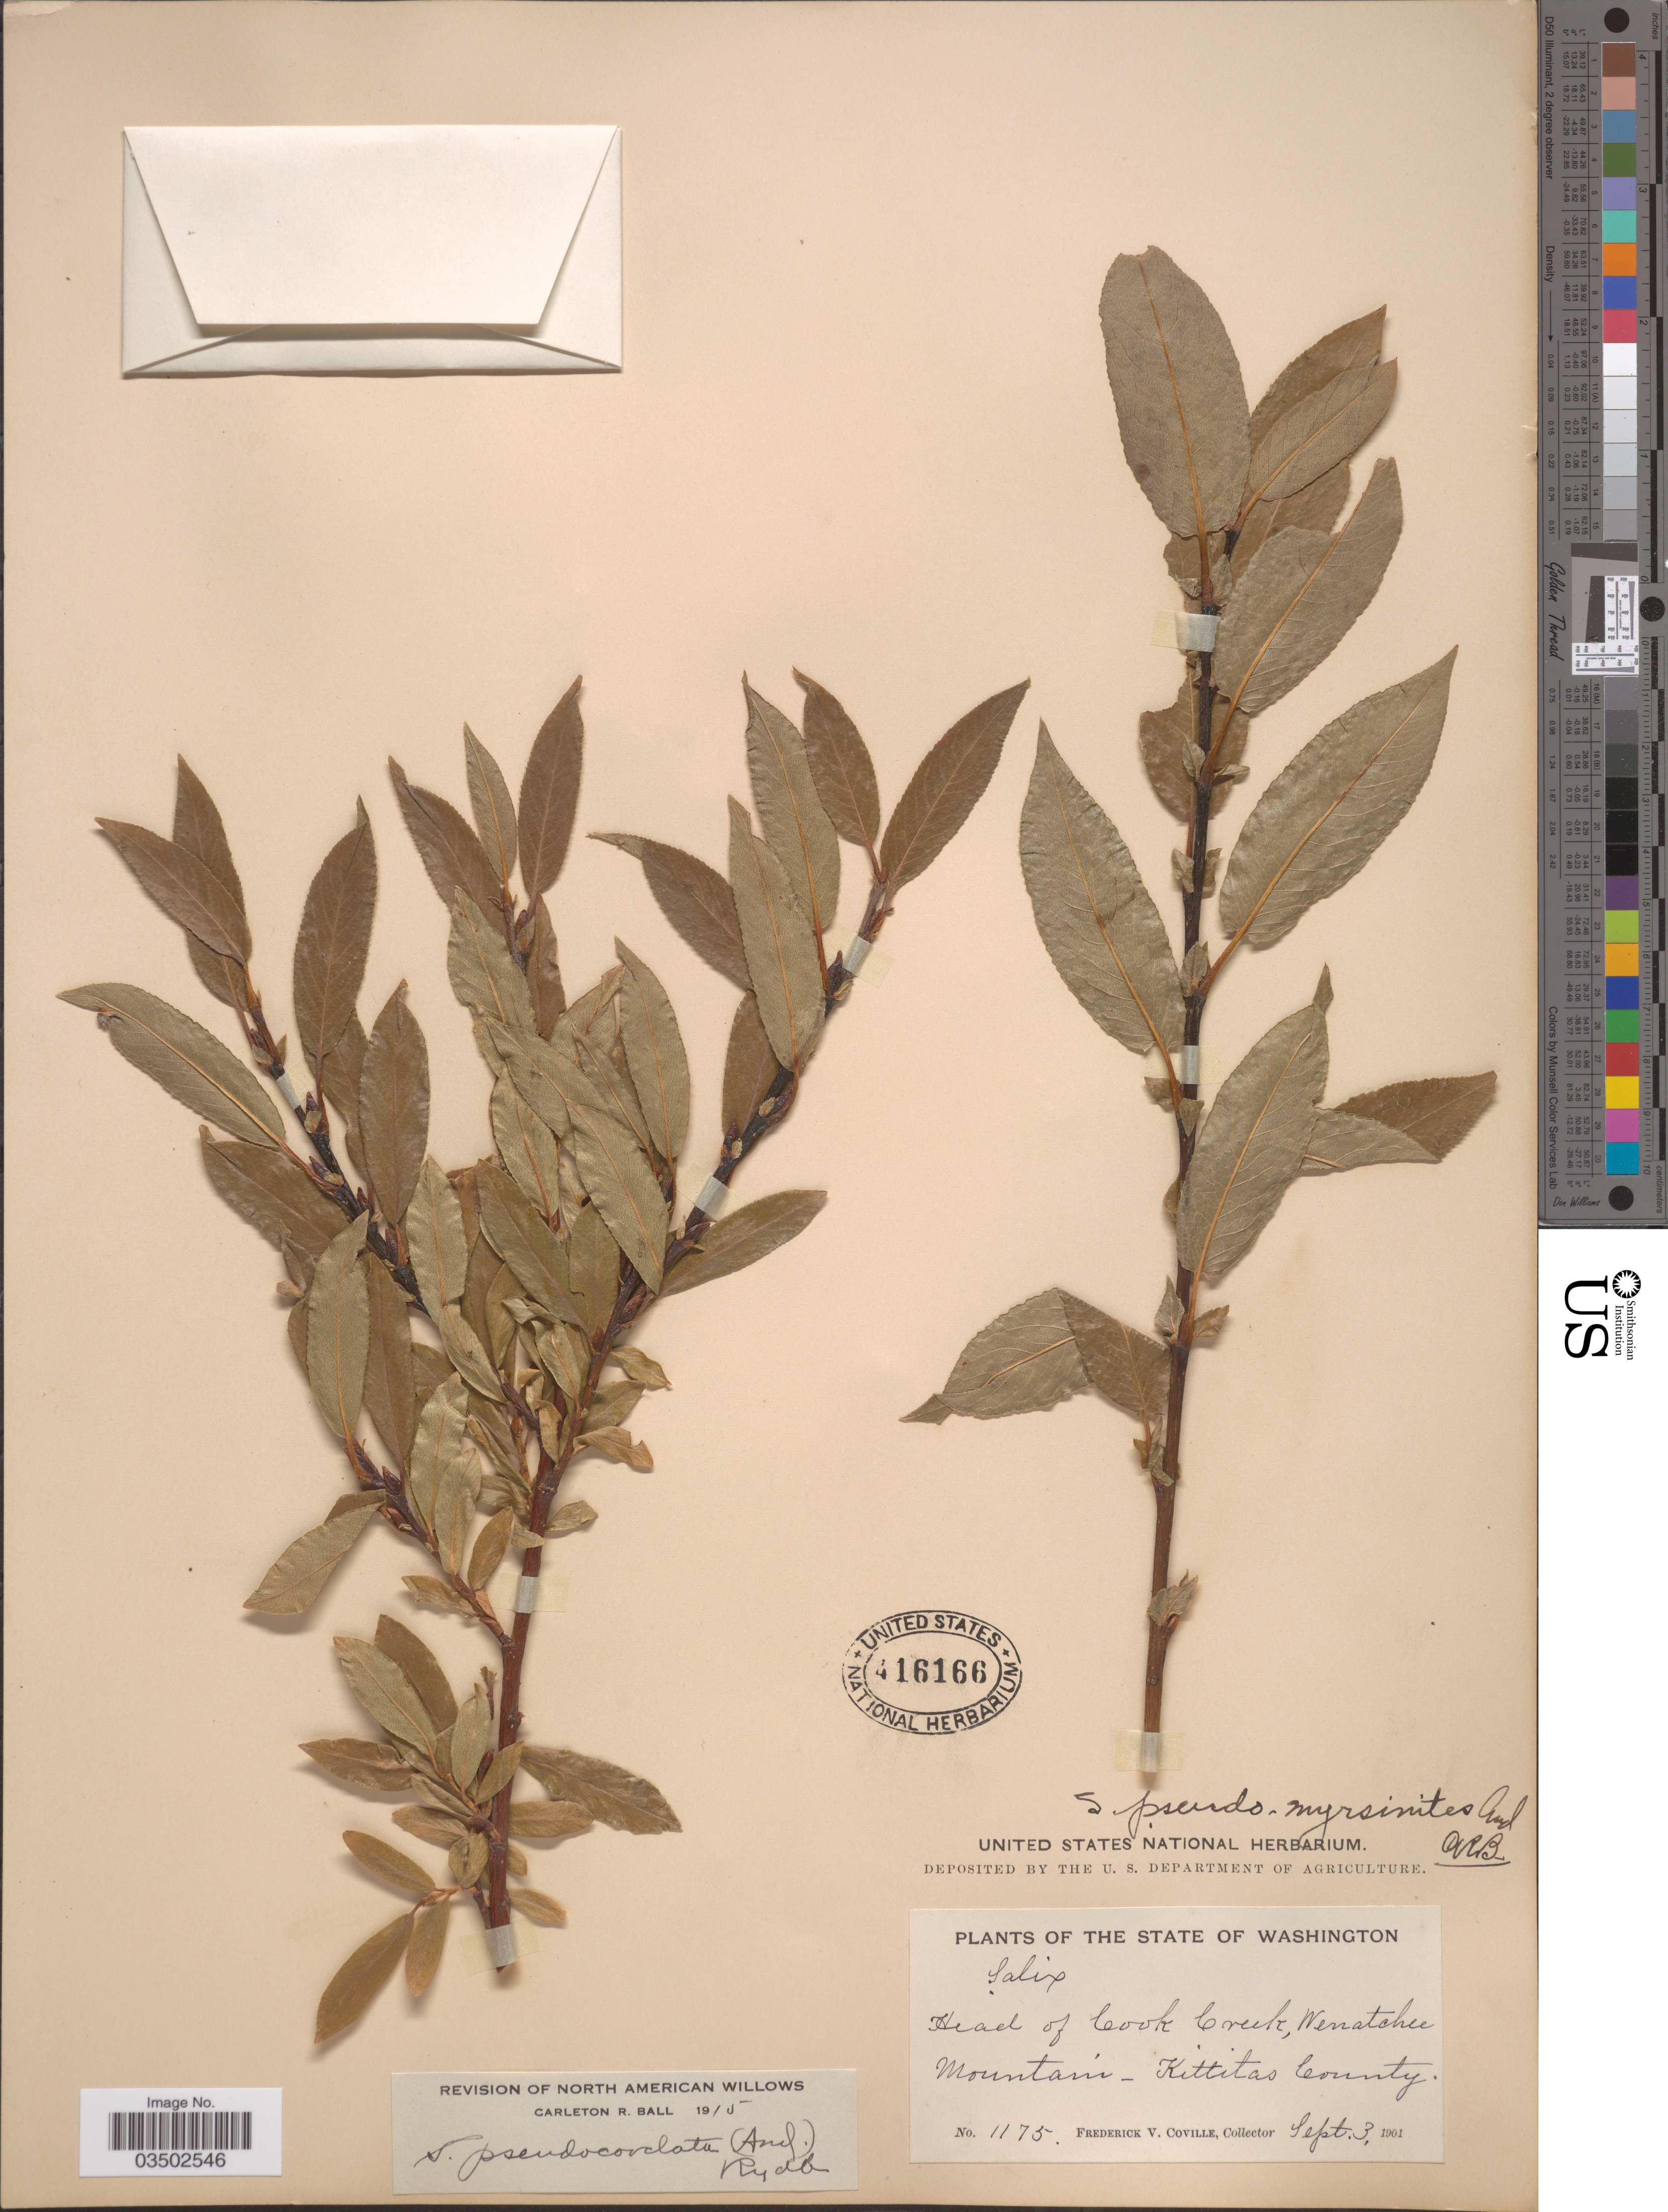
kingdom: Plantae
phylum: Tracheophyta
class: Magnoliopsida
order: Malpighiales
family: Salicaceae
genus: Salix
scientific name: Salix pseudocordata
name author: (Andersson) Andersson ex Rydb.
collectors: F. V. Coville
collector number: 1175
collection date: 1901-09-03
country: United States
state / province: Washington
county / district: Kittitas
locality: Head of Crook Creek, Wenatchee Mountain-Kittitas County.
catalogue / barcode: US 416166